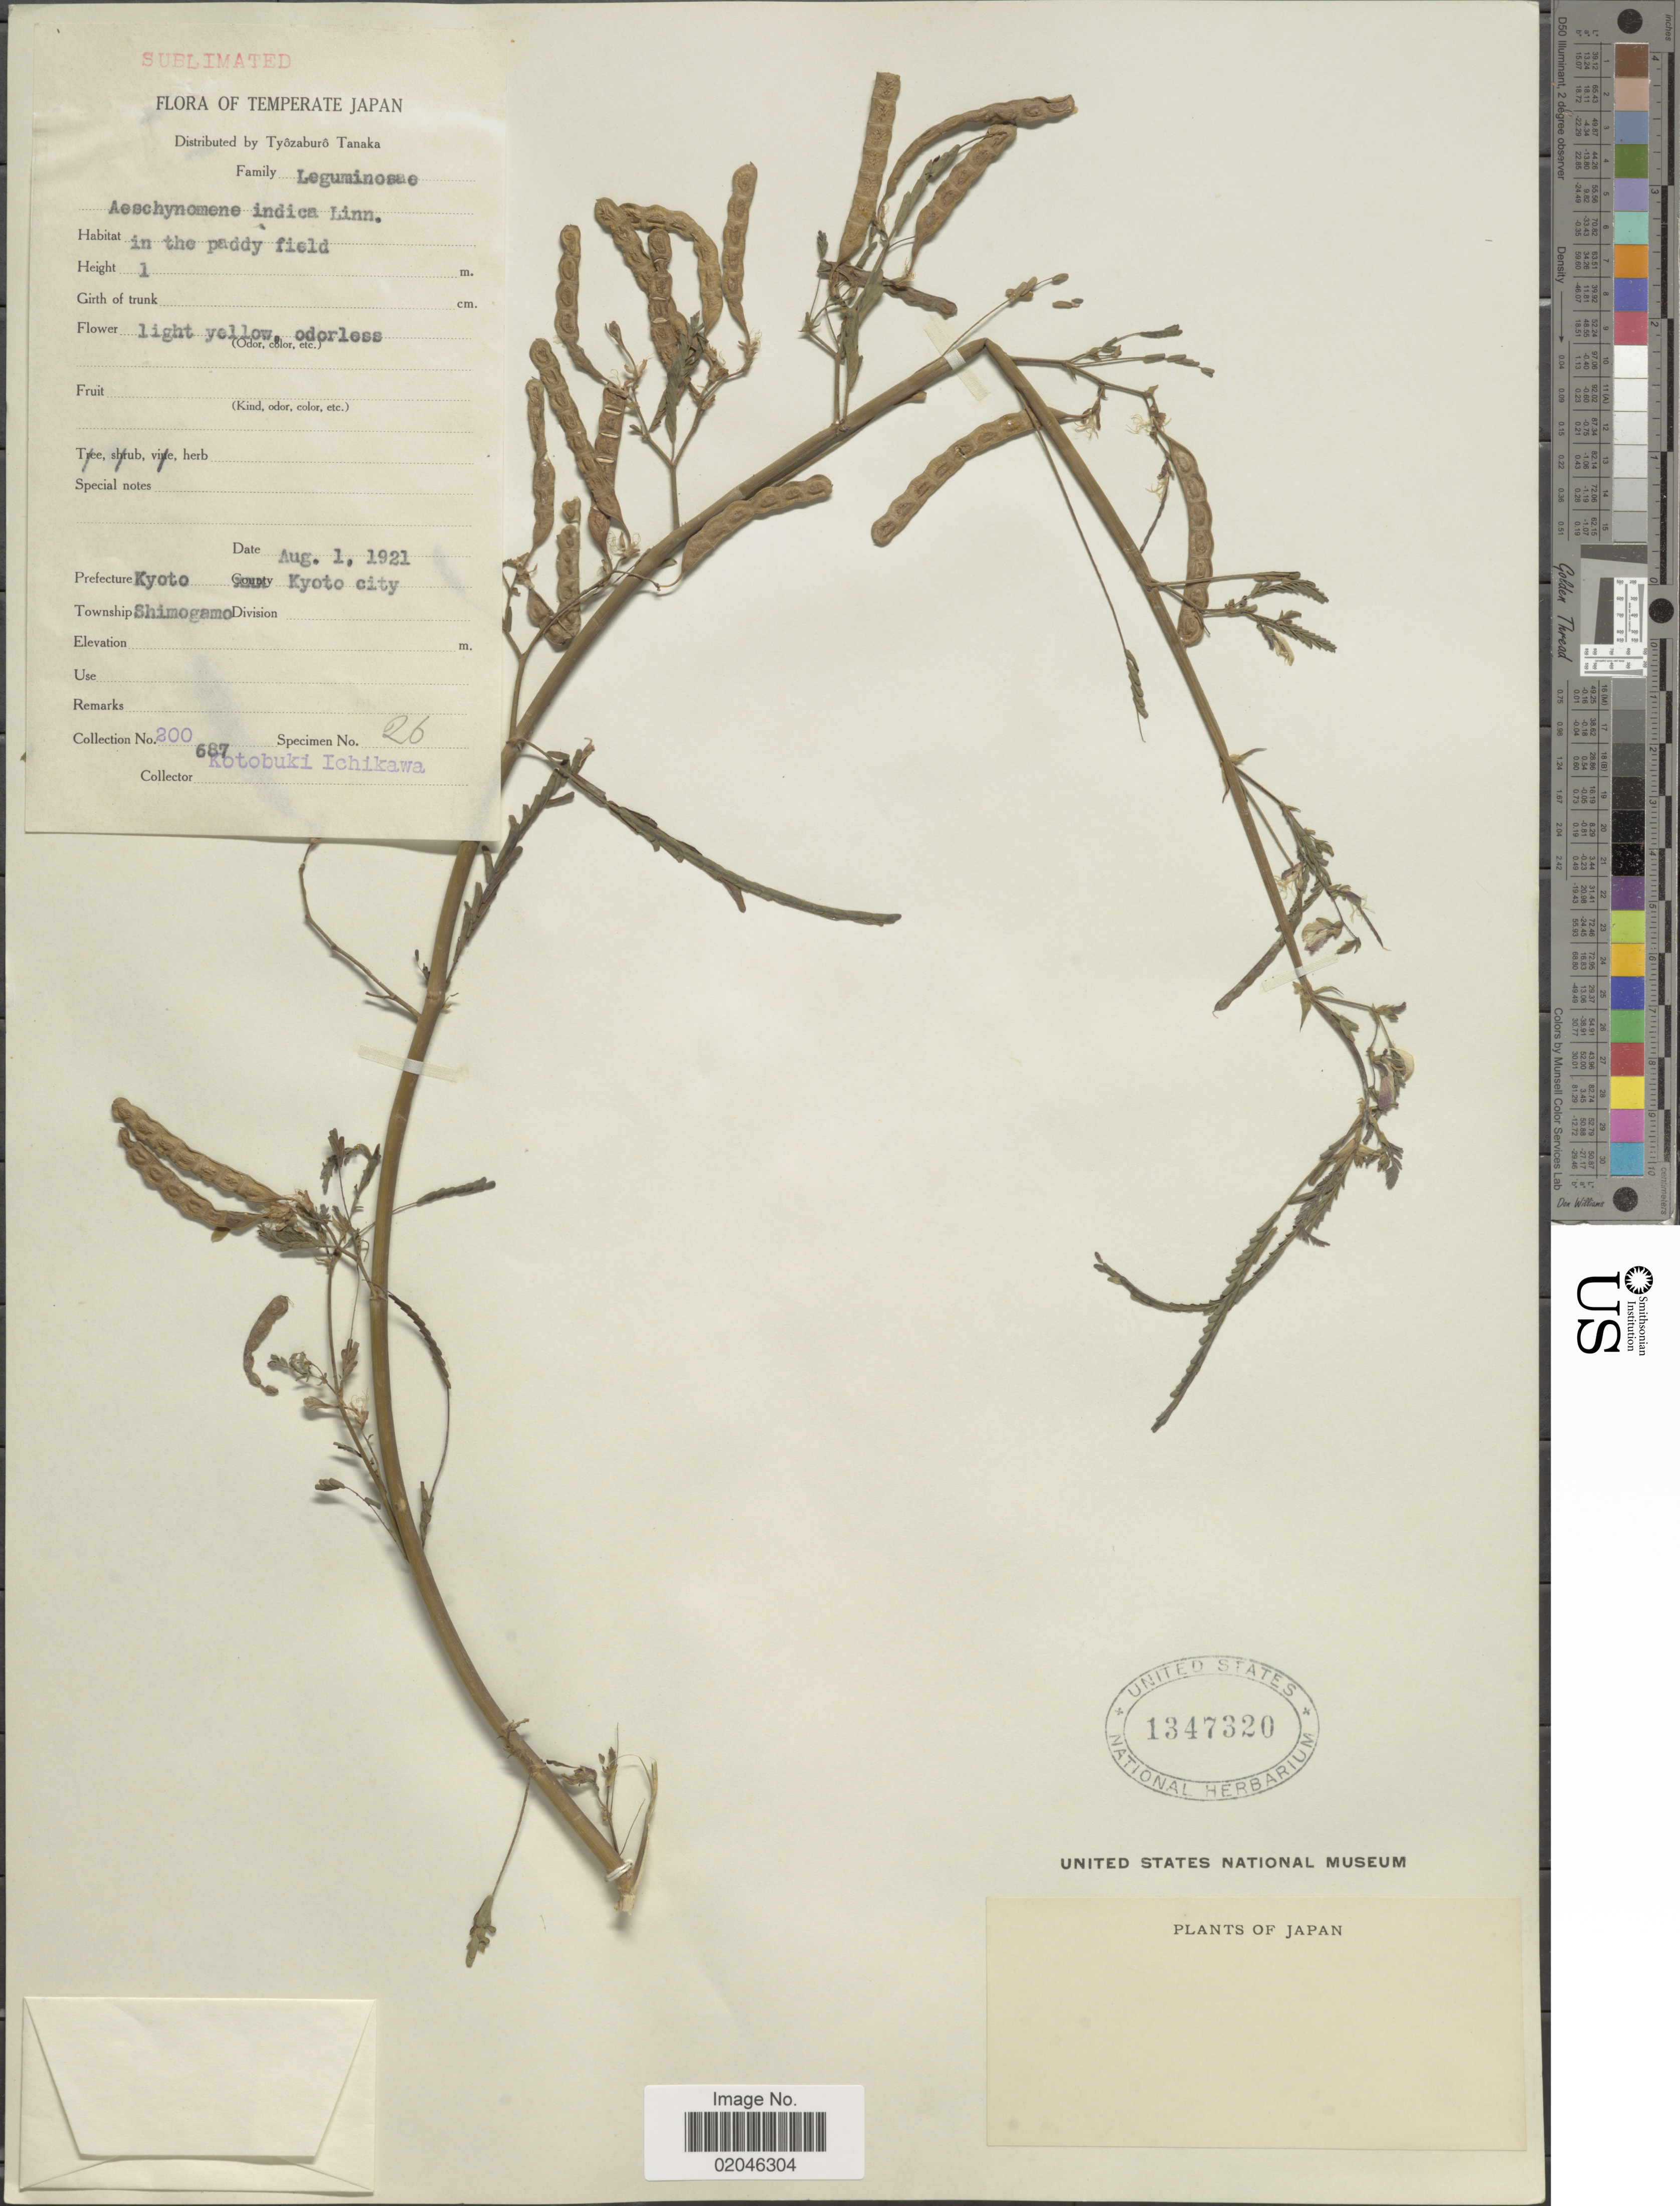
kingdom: Plantae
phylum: Tracheophyta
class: Magnoliopsida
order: Fabales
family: Fabaceae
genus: Aeschynomene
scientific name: Aeschynomene indica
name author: L.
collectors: K. Ichikawa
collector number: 687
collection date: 1921-08-01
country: Japan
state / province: Kyoto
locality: Prefecture Kyoto, Kyoto City, Township Shimogamo, in the paddy field, Temperate Japan.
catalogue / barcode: US 1347320